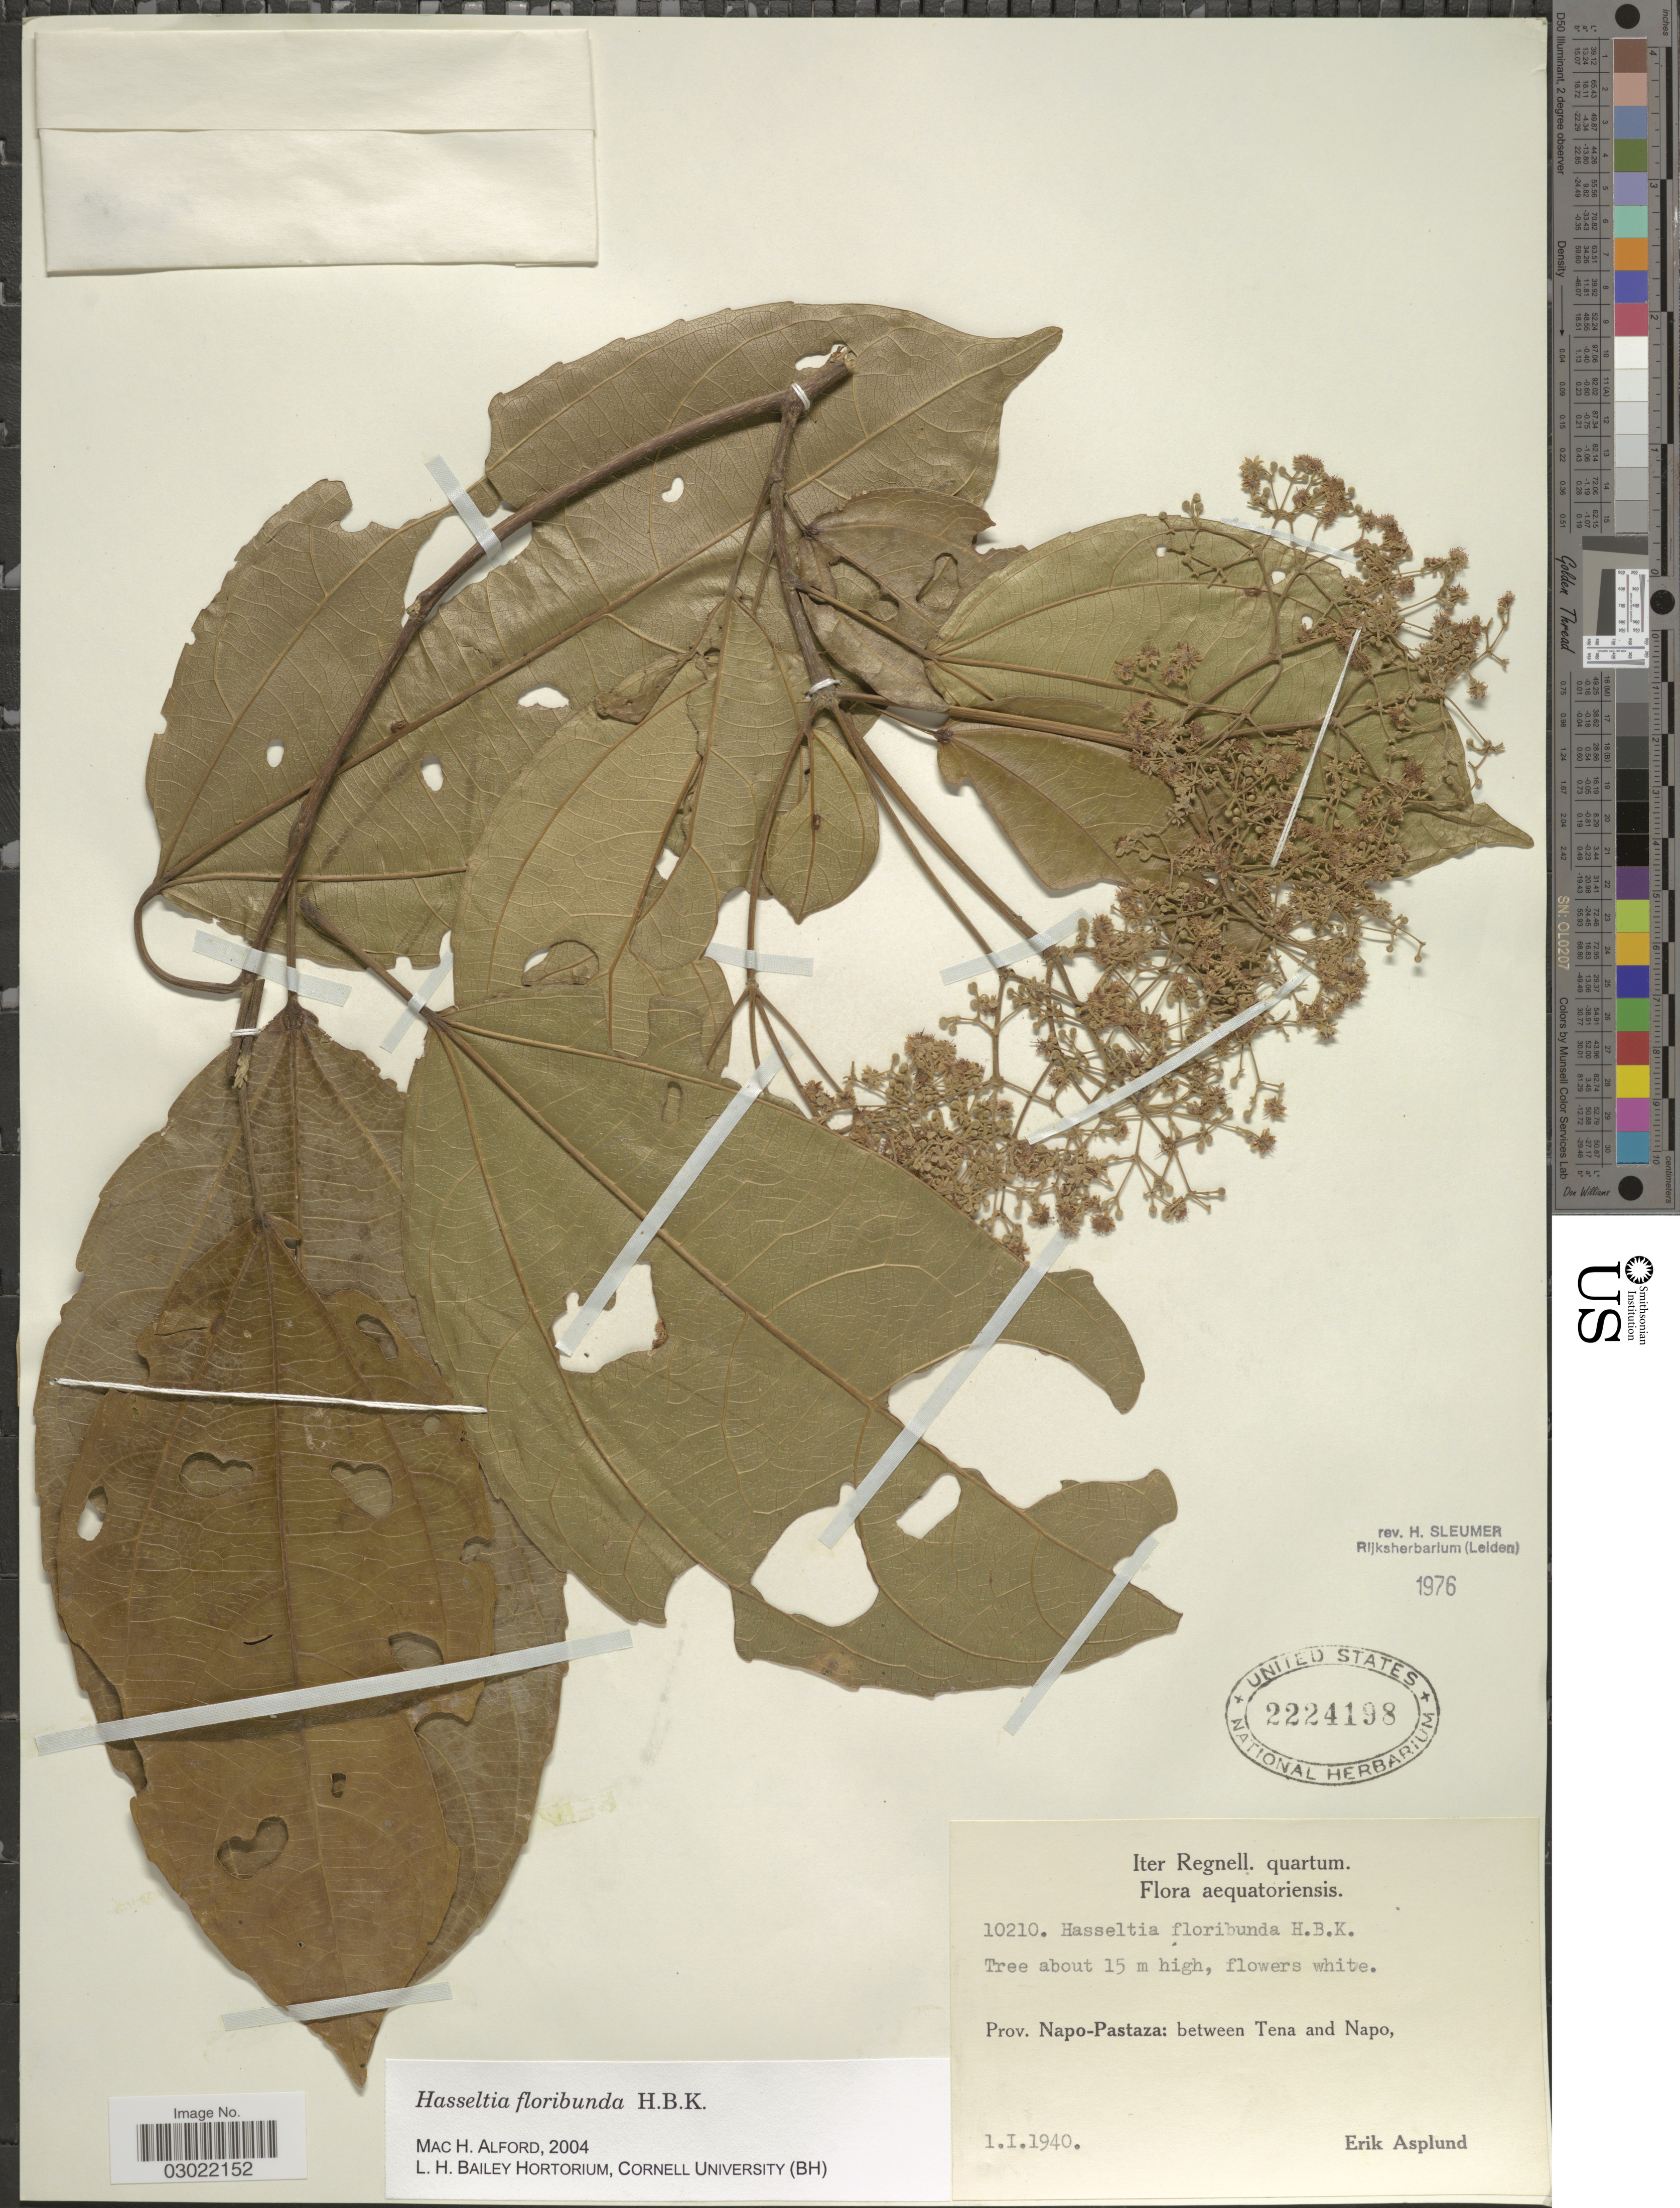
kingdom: Plantae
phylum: Tracheophyta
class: Magnoliopsida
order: Malpighiales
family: Salicaceae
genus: Hasseltia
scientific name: Hasseltia floribunda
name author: Kunth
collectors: E. Asplund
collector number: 10210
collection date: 1940-01-01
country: Ecuador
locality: Prov. Napo-Pastaza: between Tena and Napo. Aequatoriensis.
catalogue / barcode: US 2224198